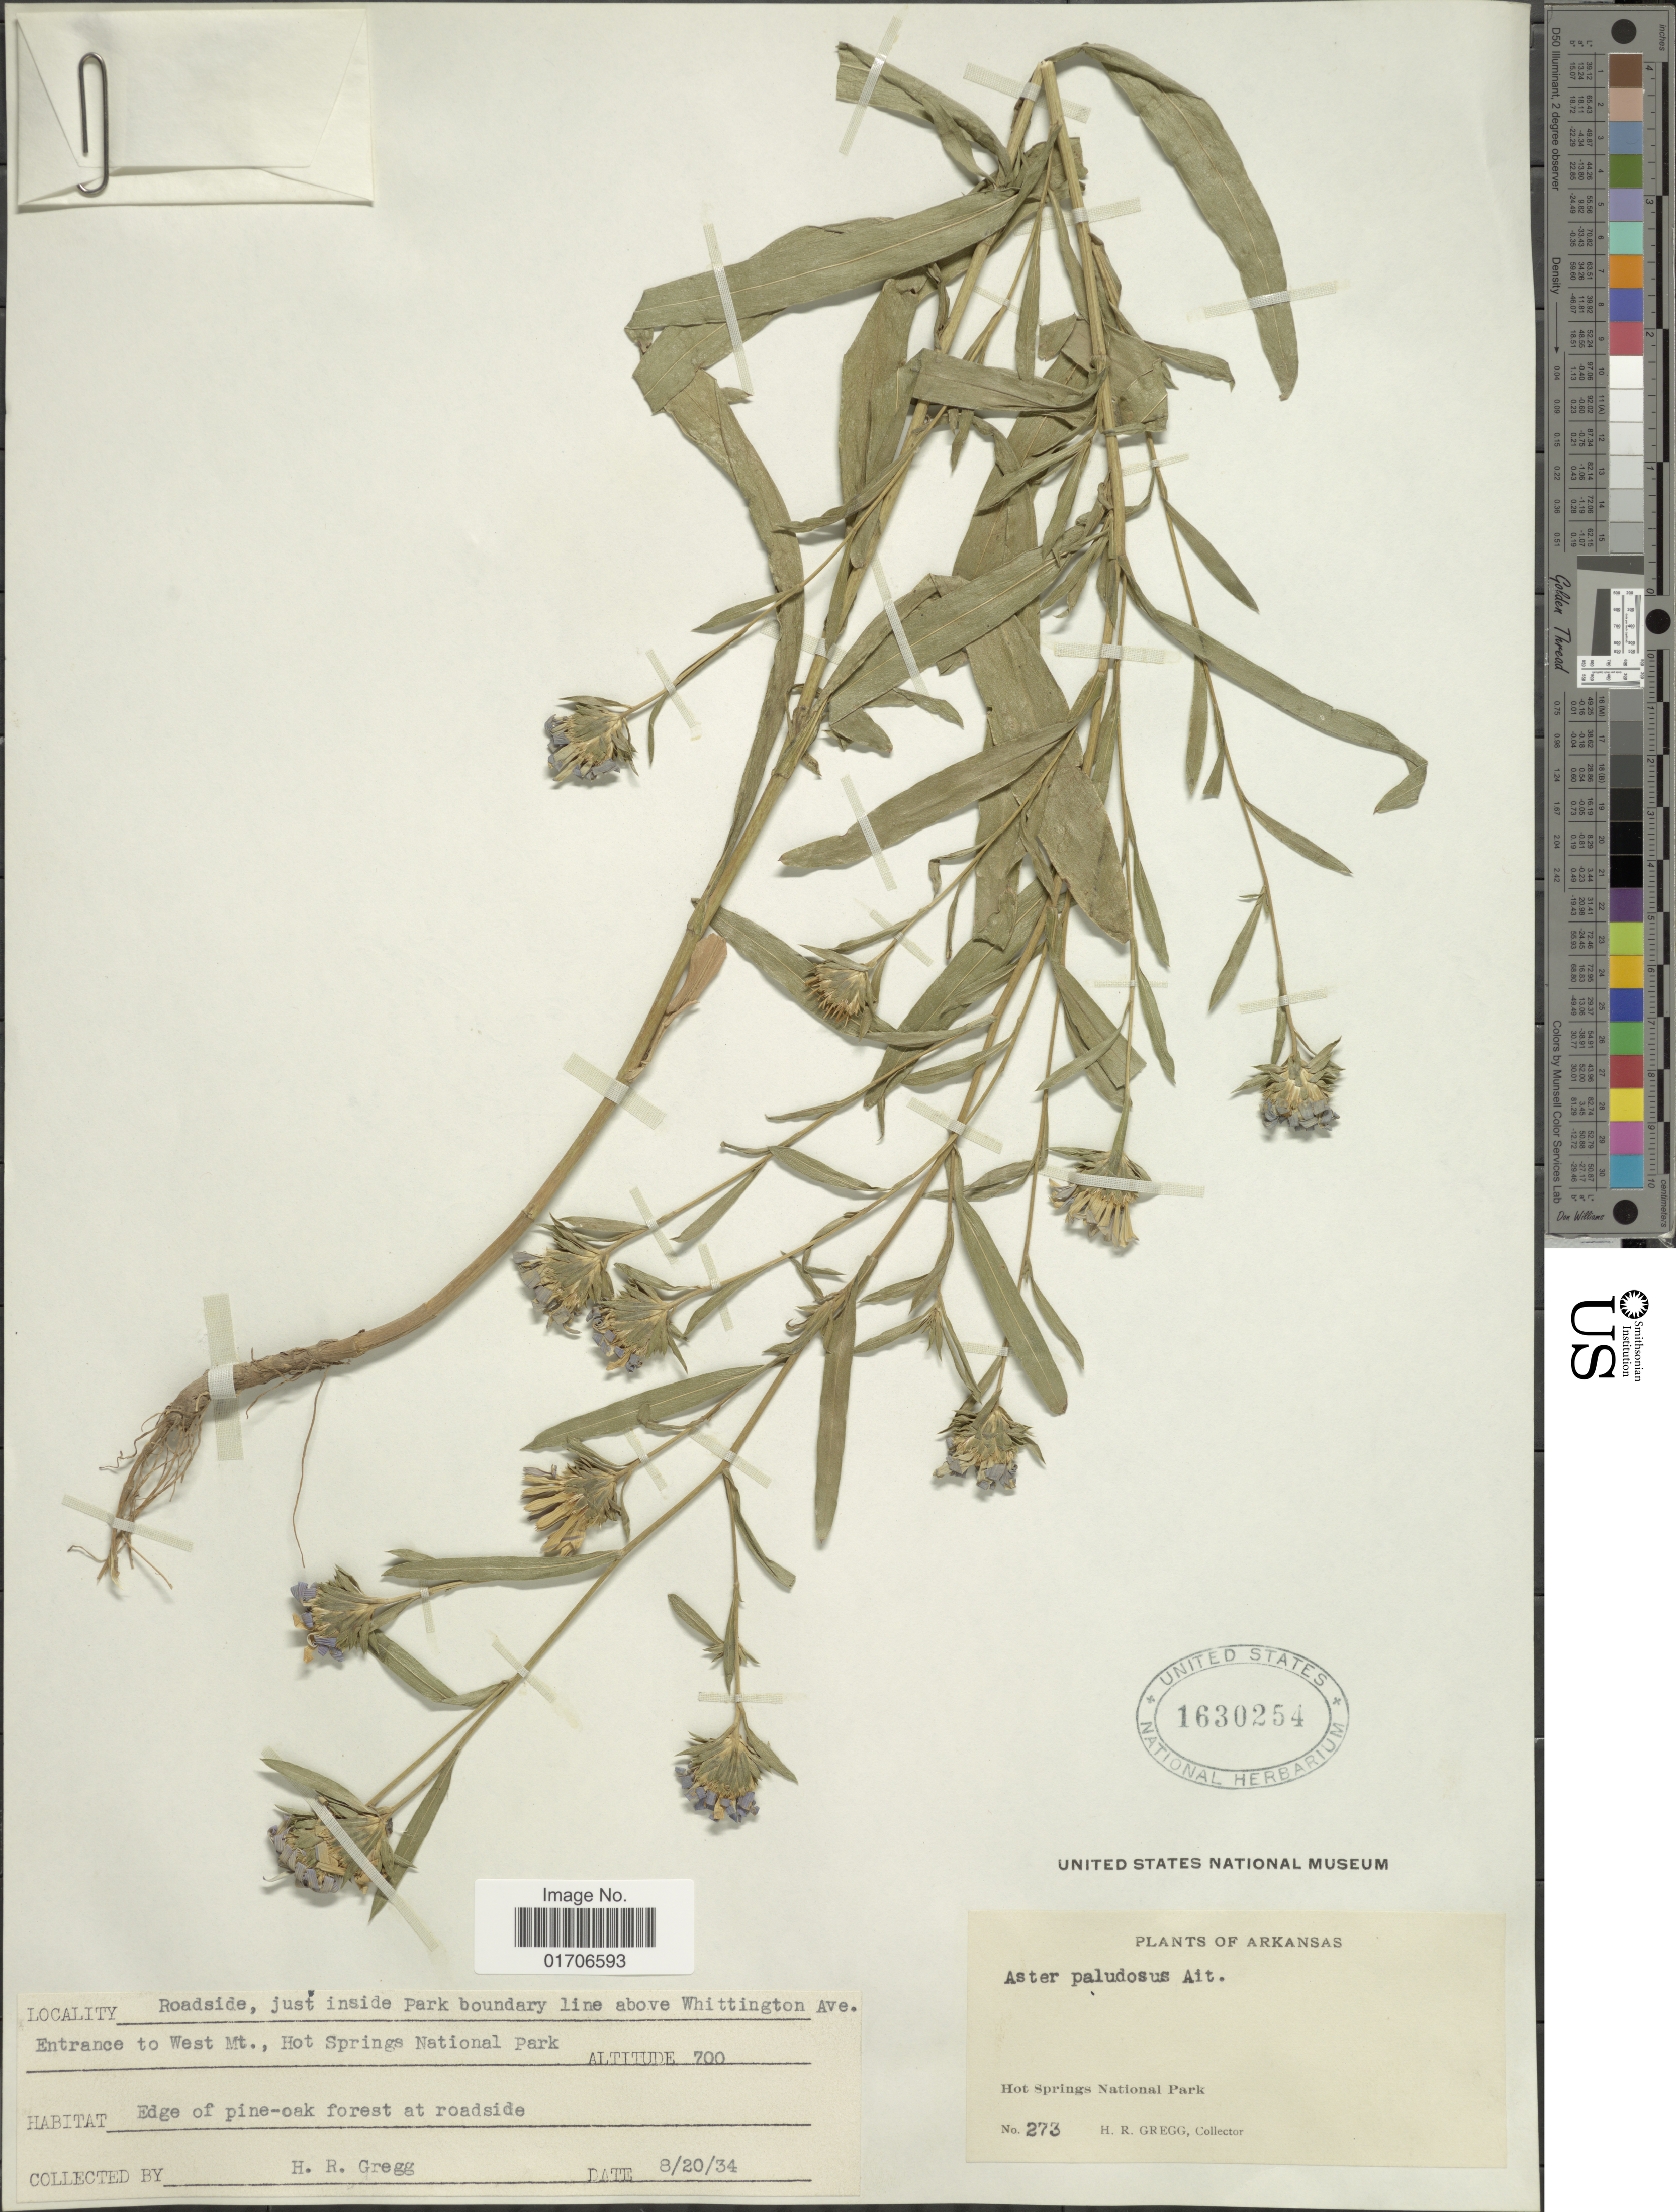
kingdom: Plantae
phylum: Tracheophyta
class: Magnoliopsida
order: Asterales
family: Asteraceae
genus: Eurybia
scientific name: Eurybia paludosa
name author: (Aiton) G.L. Nesom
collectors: H. Gregg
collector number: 273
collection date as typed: Transcribed d/m/y: 20/8/34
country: United States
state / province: Arkansas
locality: Hot Springs National Park. Roadside, just inside Park boundary line above Whittington Ave. Entrance to West Mt.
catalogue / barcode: US 1630254